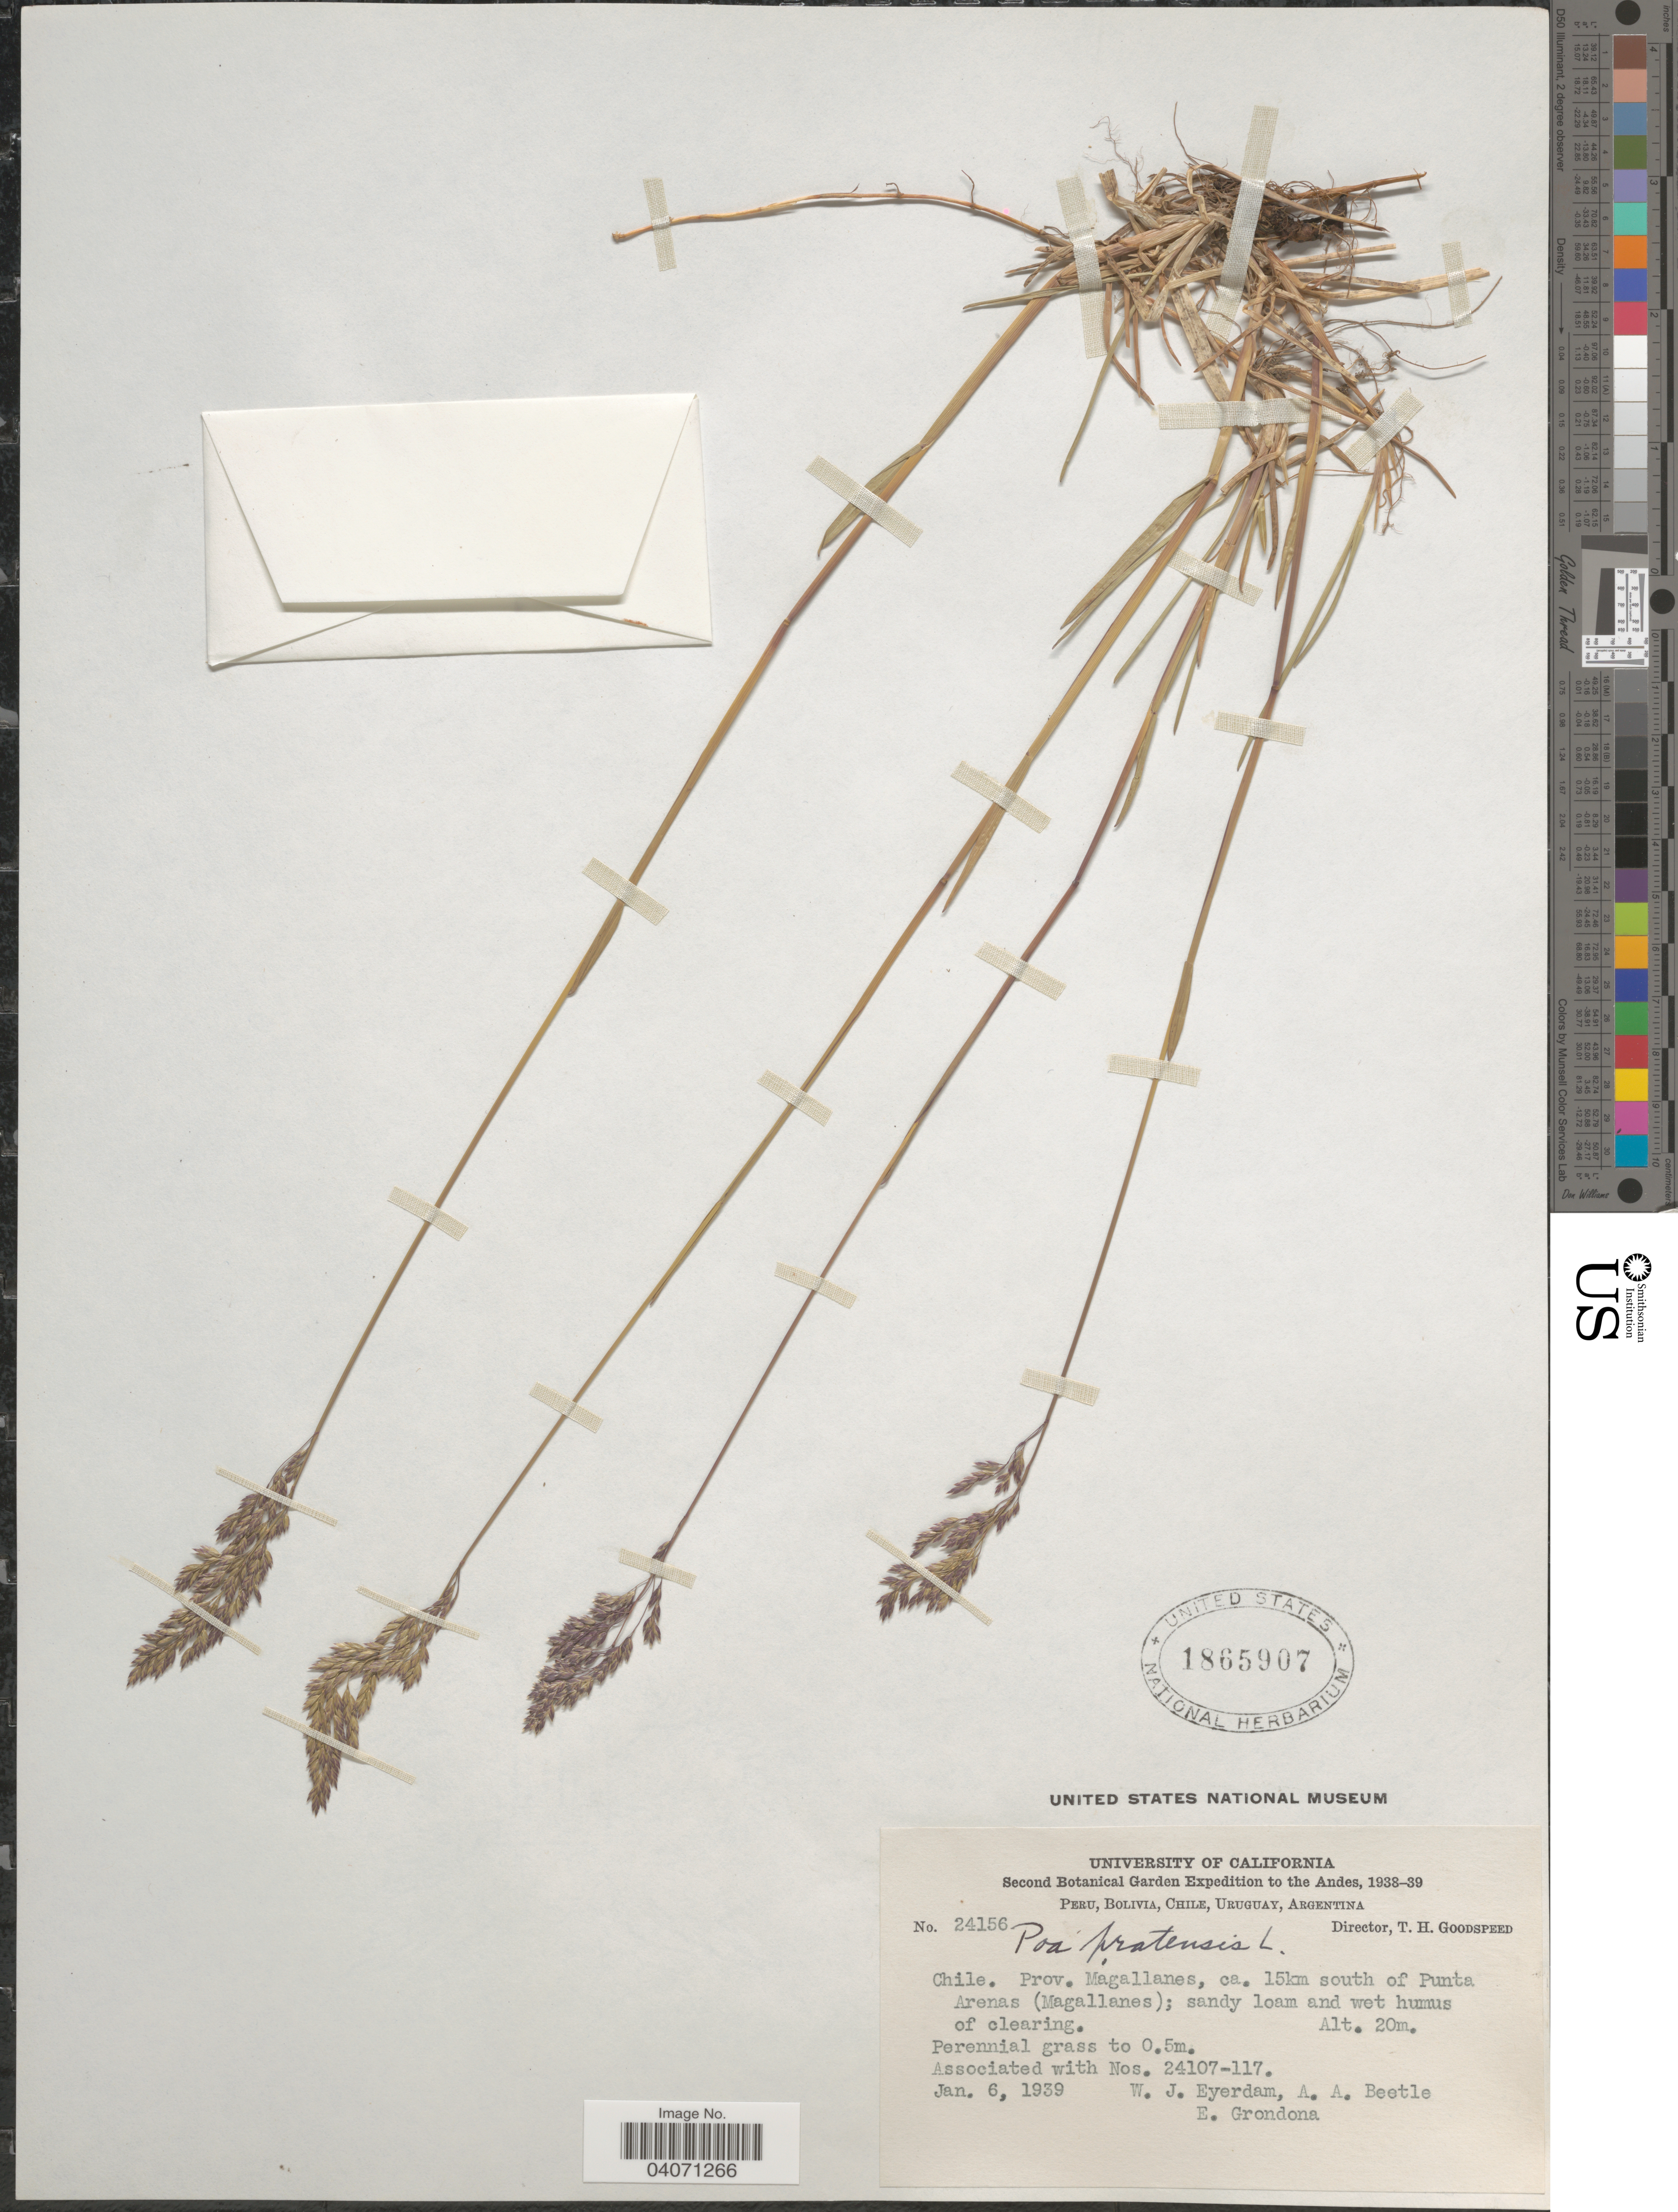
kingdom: Plantae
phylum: Tracheophyta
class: Liliopsida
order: Poales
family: Poaceae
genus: Poa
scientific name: Poa pratensis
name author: L.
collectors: W. J. Eyerdam, A. A. Beetle & E. Grondona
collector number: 24156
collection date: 1939-01-06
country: Chile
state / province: Magallanes y de la Antártica Chilena (XII)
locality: Prov. Magallanes, ca. 15km south of Punta Arenas (Magallanes).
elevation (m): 20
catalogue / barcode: US 1865907